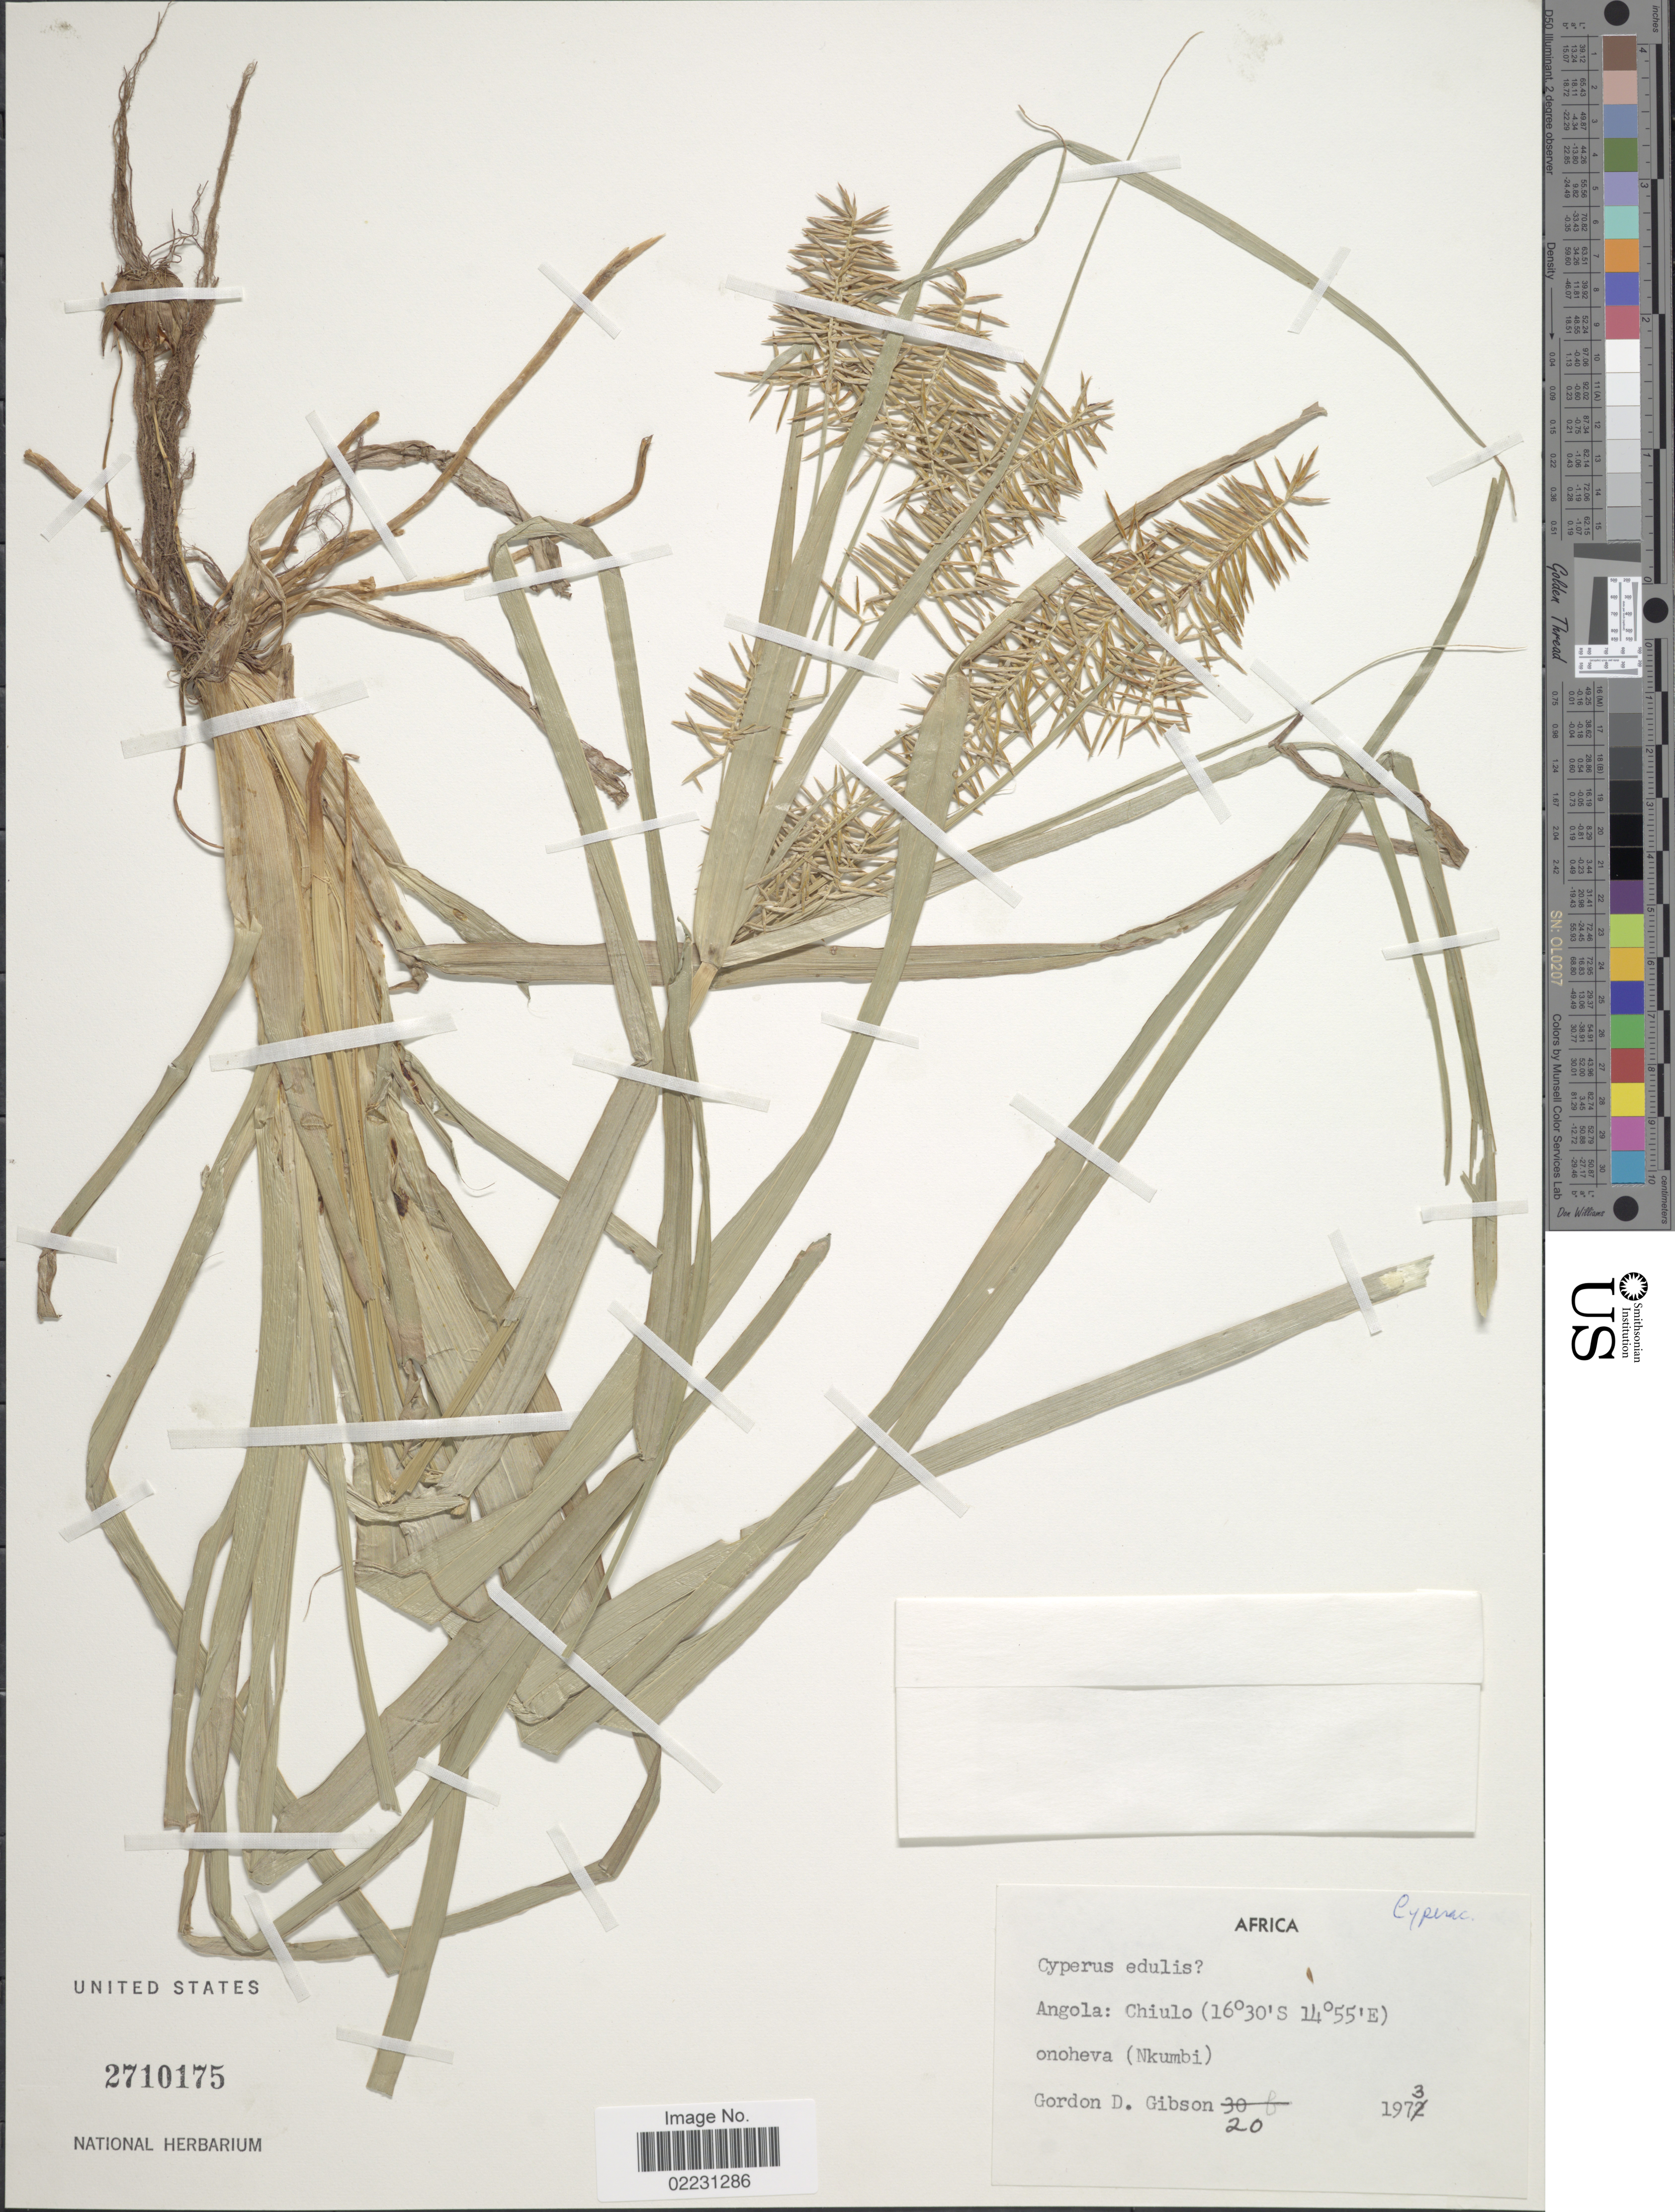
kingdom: Plantae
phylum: Tracheophyta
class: Liliopsida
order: Poales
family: Cyperaceae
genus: Cyperus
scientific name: Cyperus callistus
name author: Ridl.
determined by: Strong, Mark T., (BOT), Smithsonian Institution - National Museum of Natural History (UNITED STATES)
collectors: G. D. Gibson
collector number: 20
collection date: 1973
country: Angola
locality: Chiulo. Onoheva(Nkumbi)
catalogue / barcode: US 2710175